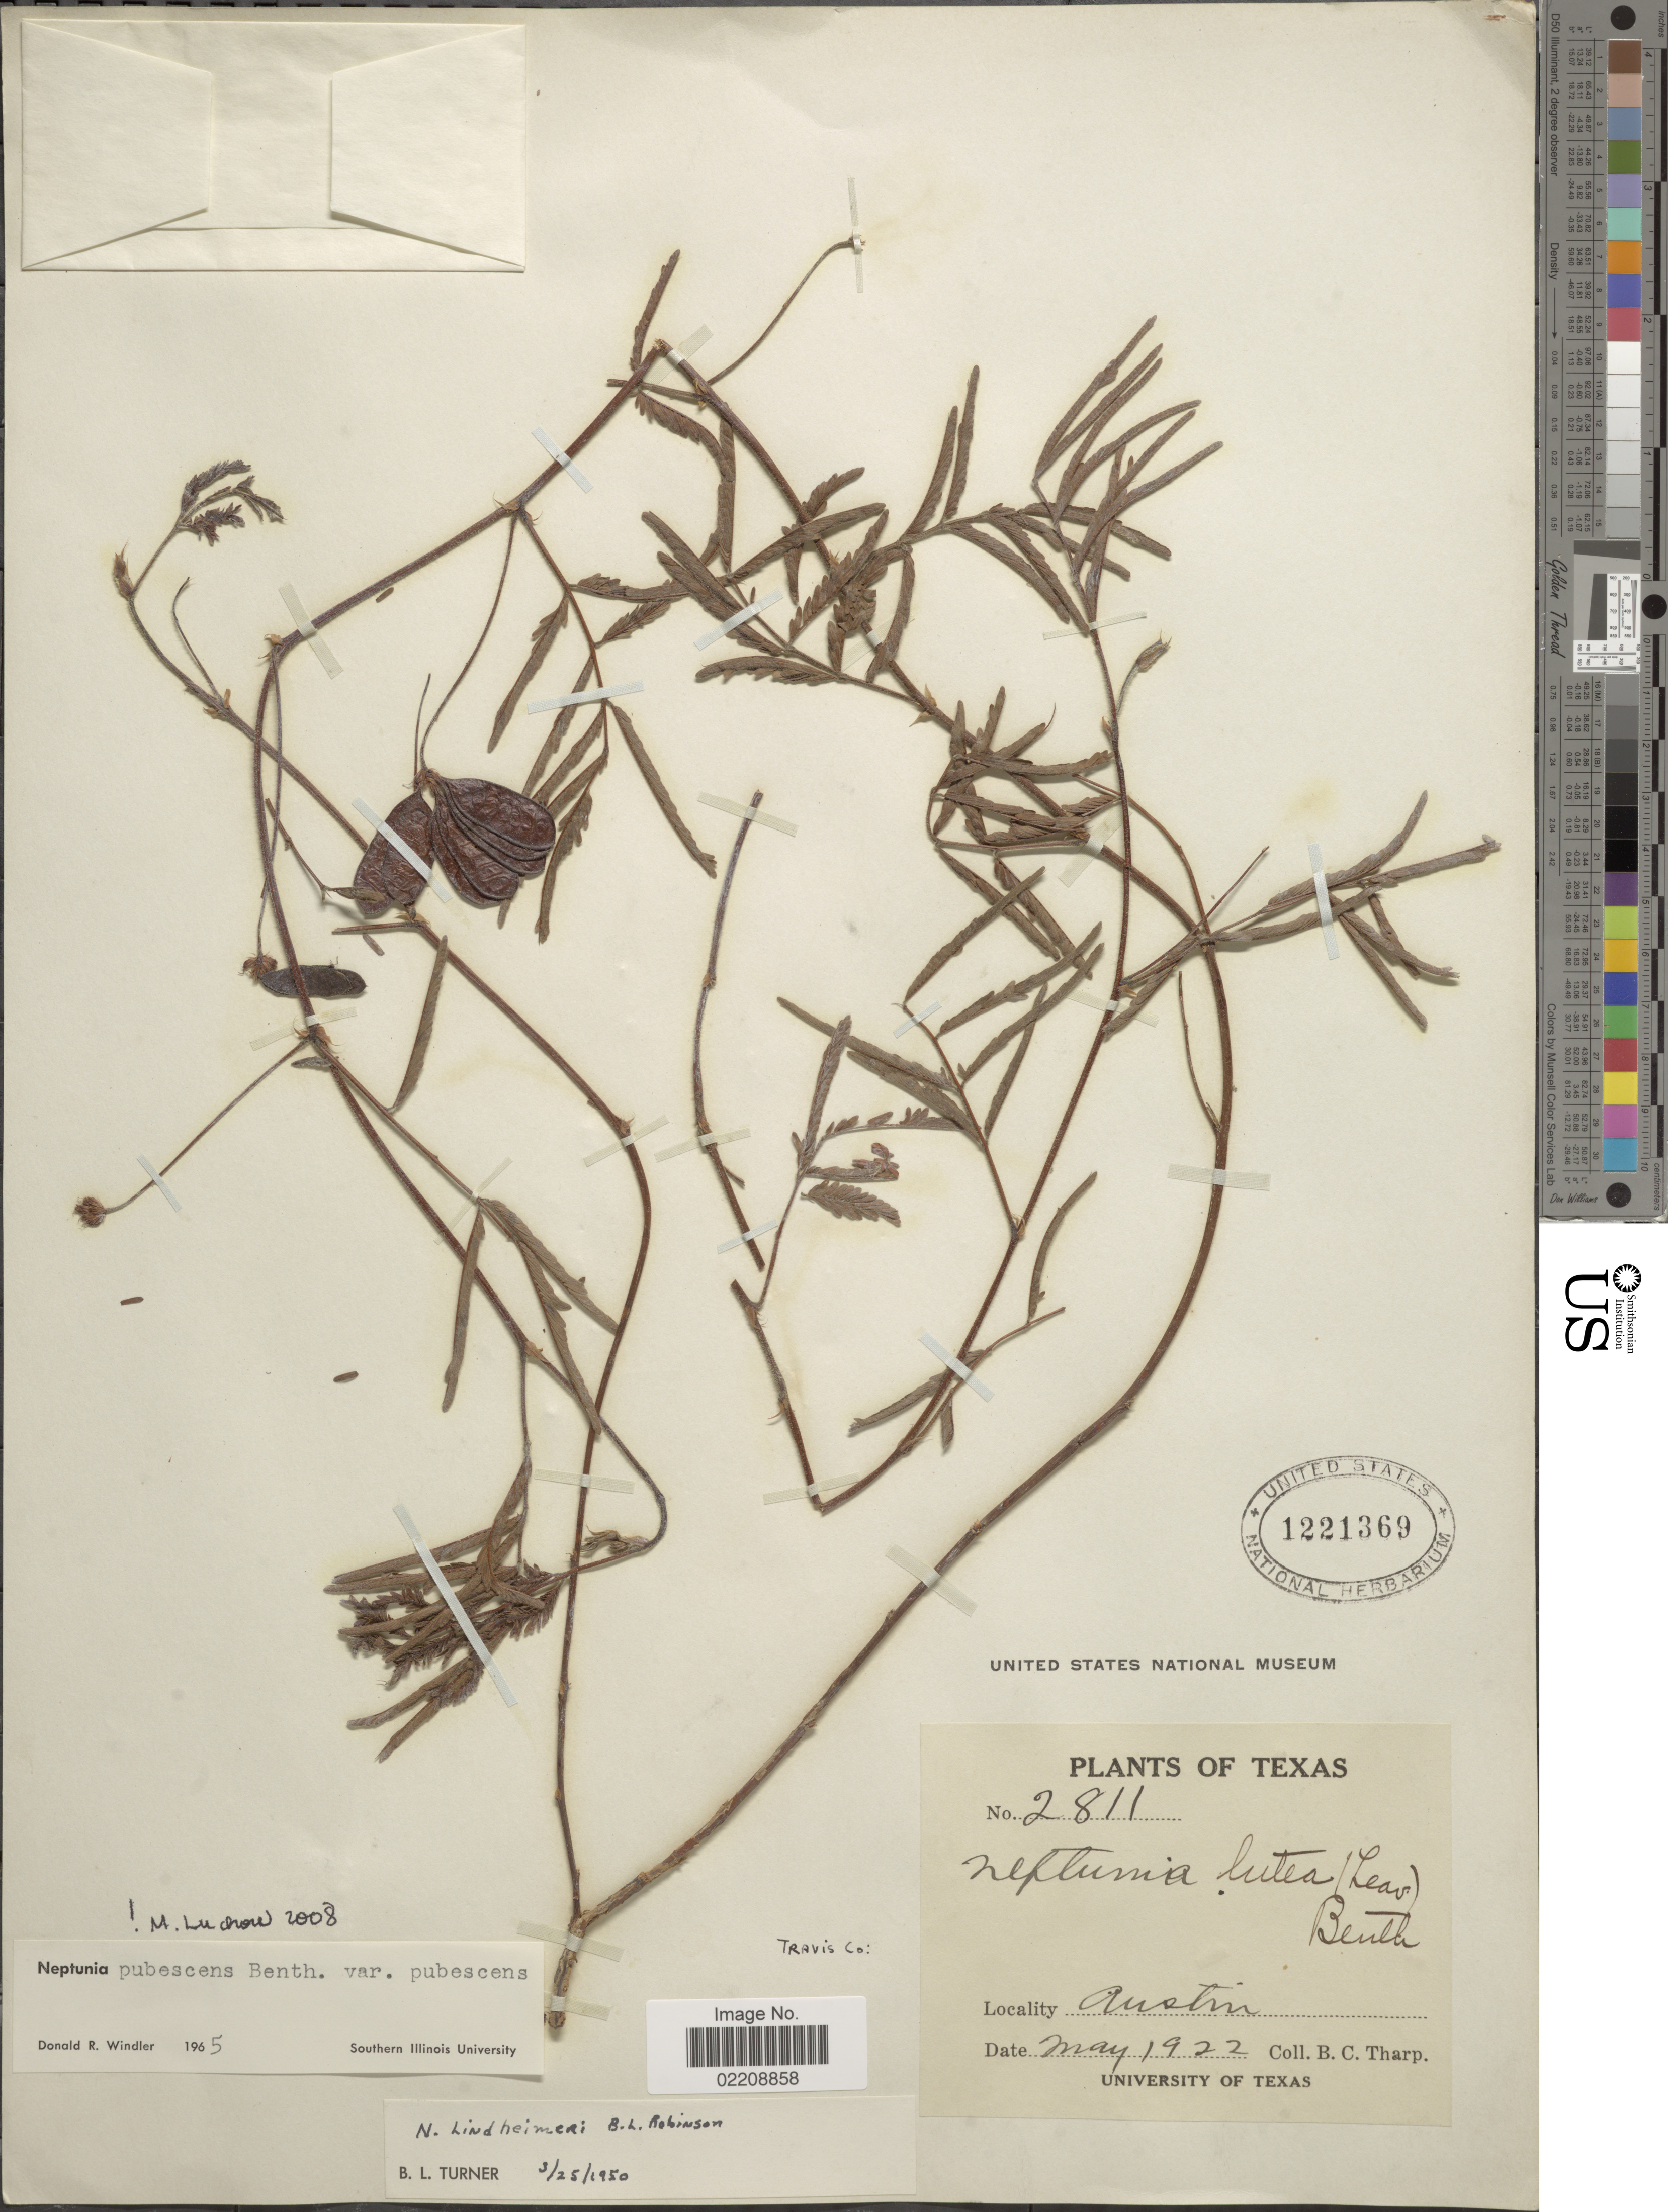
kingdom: Plantae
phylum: Tracheophyta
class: Magnoliopsida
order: Fabales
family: Fabaceae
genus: Neptunia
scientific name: Neptunia pubescens var. pubescens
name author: Benth.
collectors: B. C. Tharp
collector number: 2811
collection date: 1922-05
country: United States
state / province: Texas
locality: Austin, Travis Co.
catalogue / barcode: US 1221369